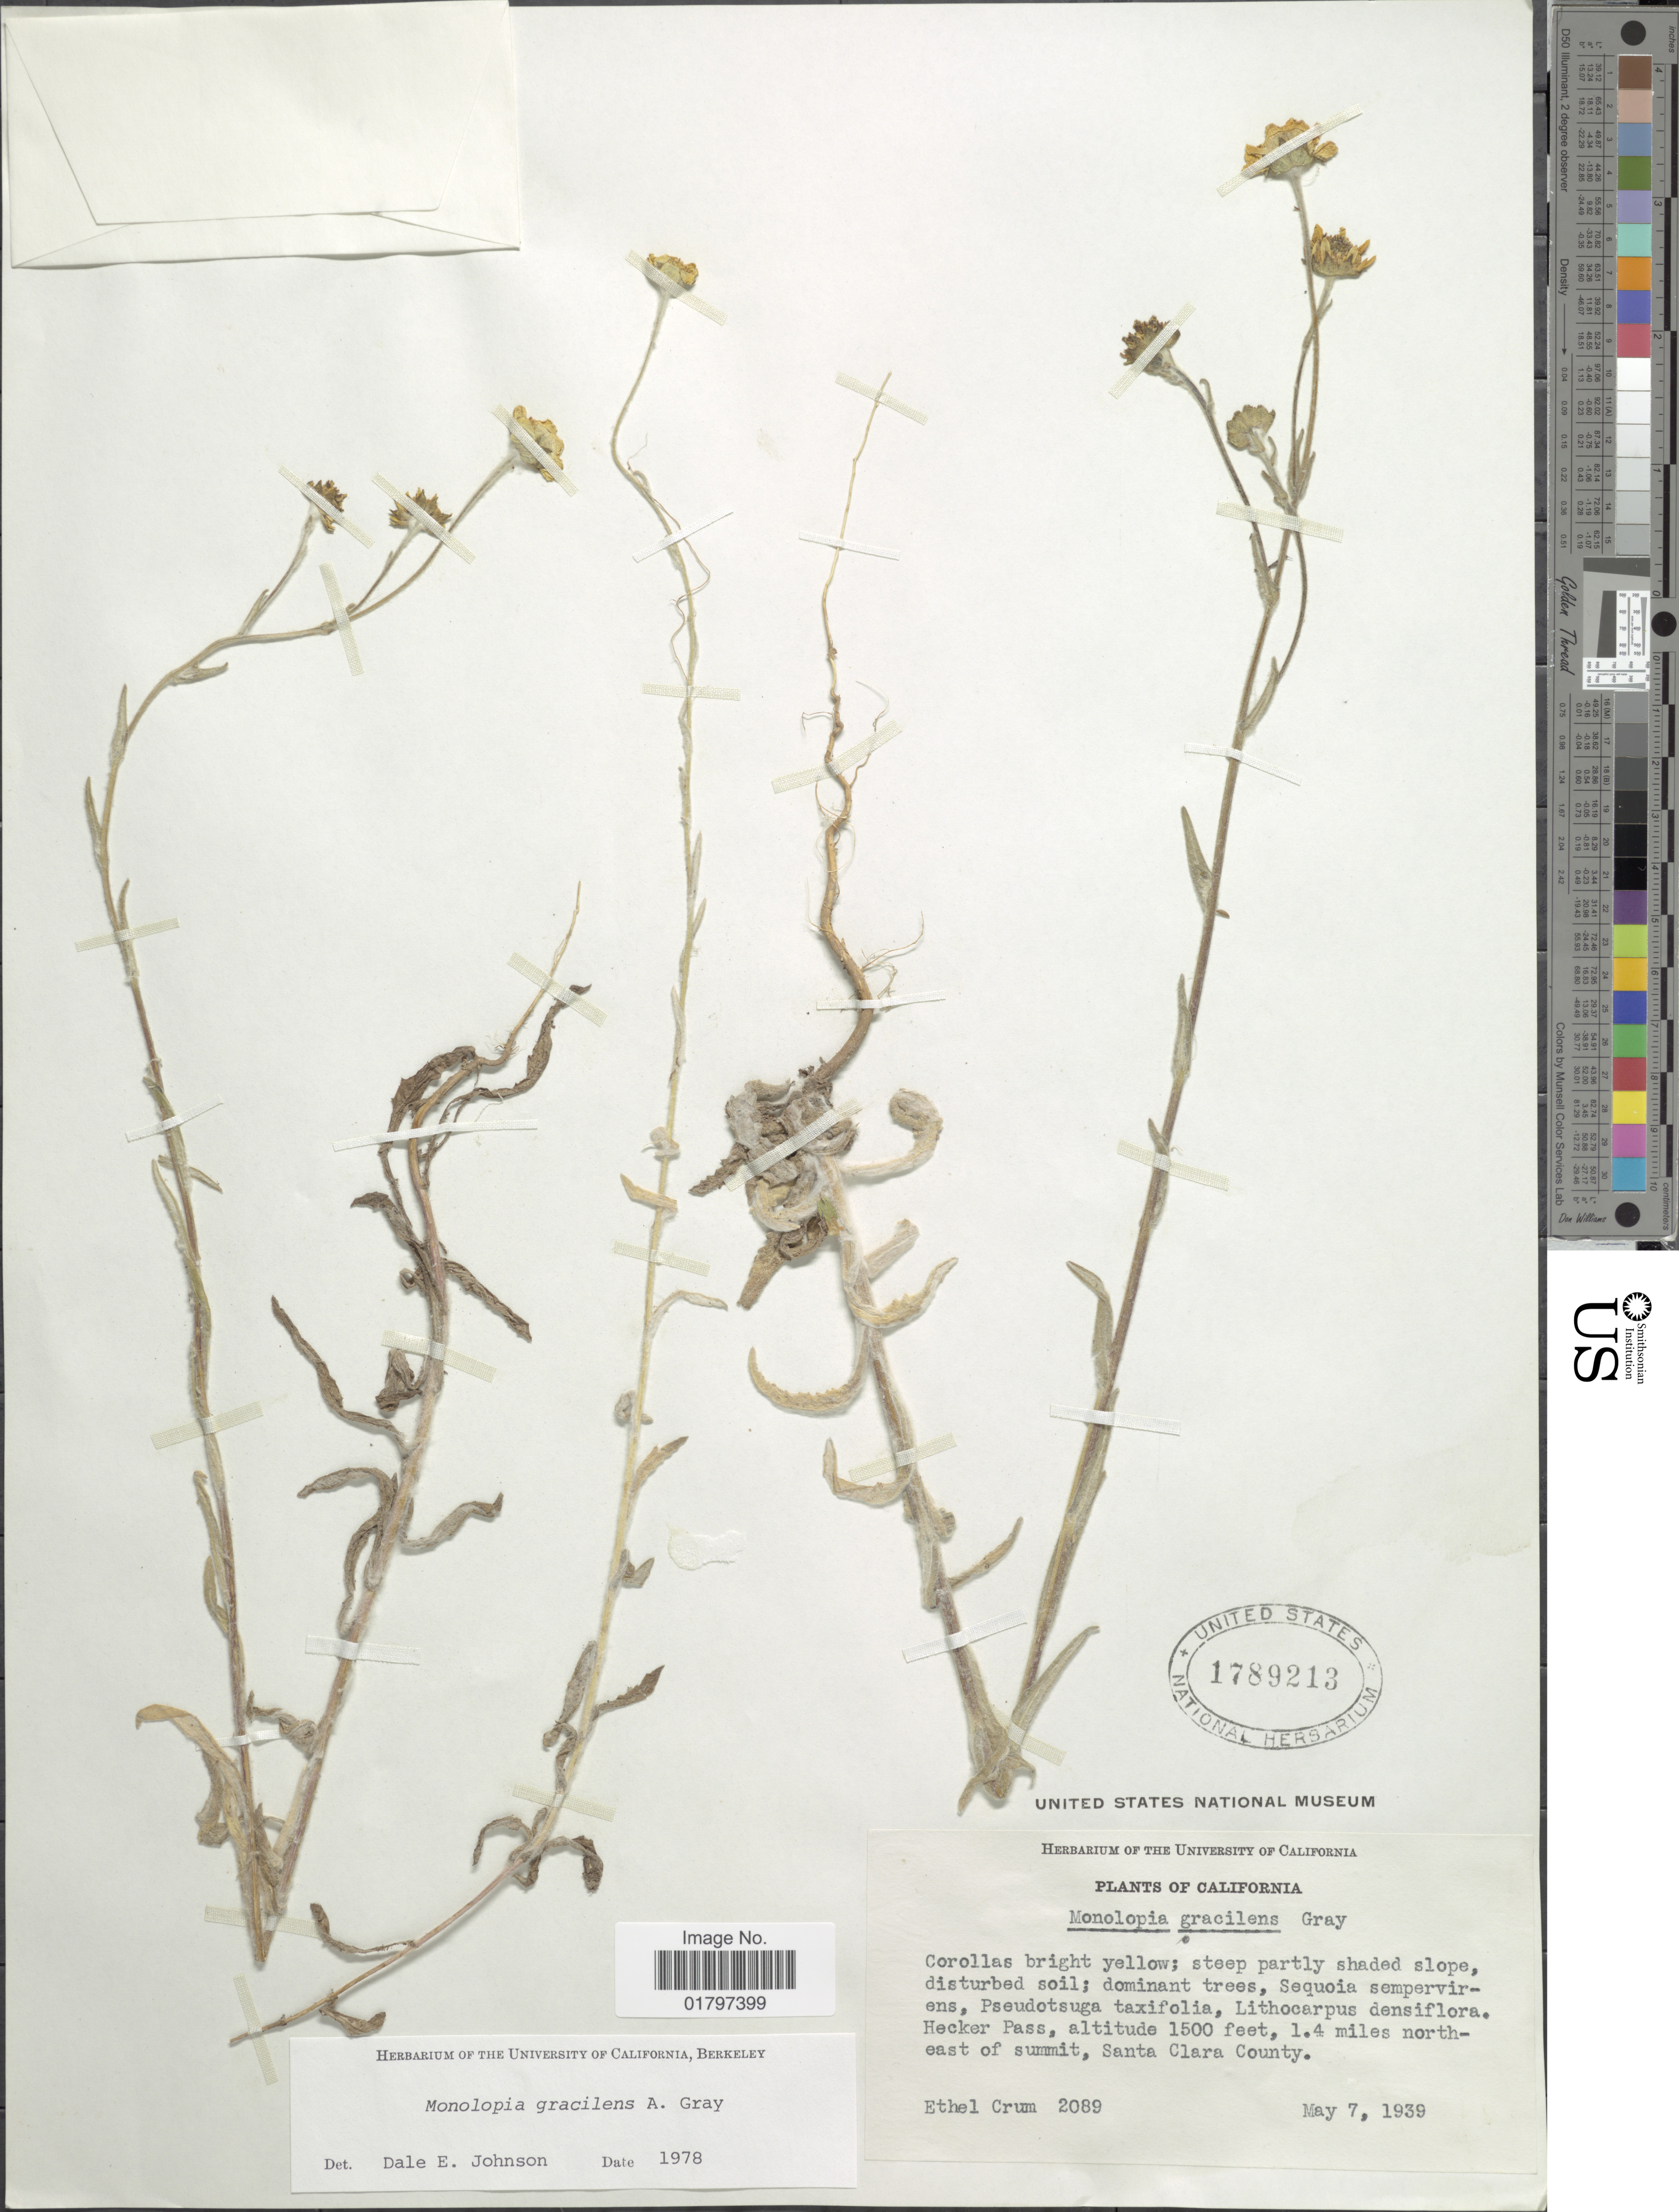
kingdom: Plantae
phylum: Tracheophyta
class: Magnoliopsida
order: Asterales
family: Asteraceae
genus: Monolopia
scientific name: Monolopia gracilens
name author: A. Gray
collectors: E. K. Crum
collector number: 2089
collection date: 1939-05-07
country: United States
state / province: California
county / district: Santa Clara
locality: Hecker Pass, 1.4 miles north-east of summit, Santa Clara County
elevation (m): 457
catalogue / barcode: US 1789213